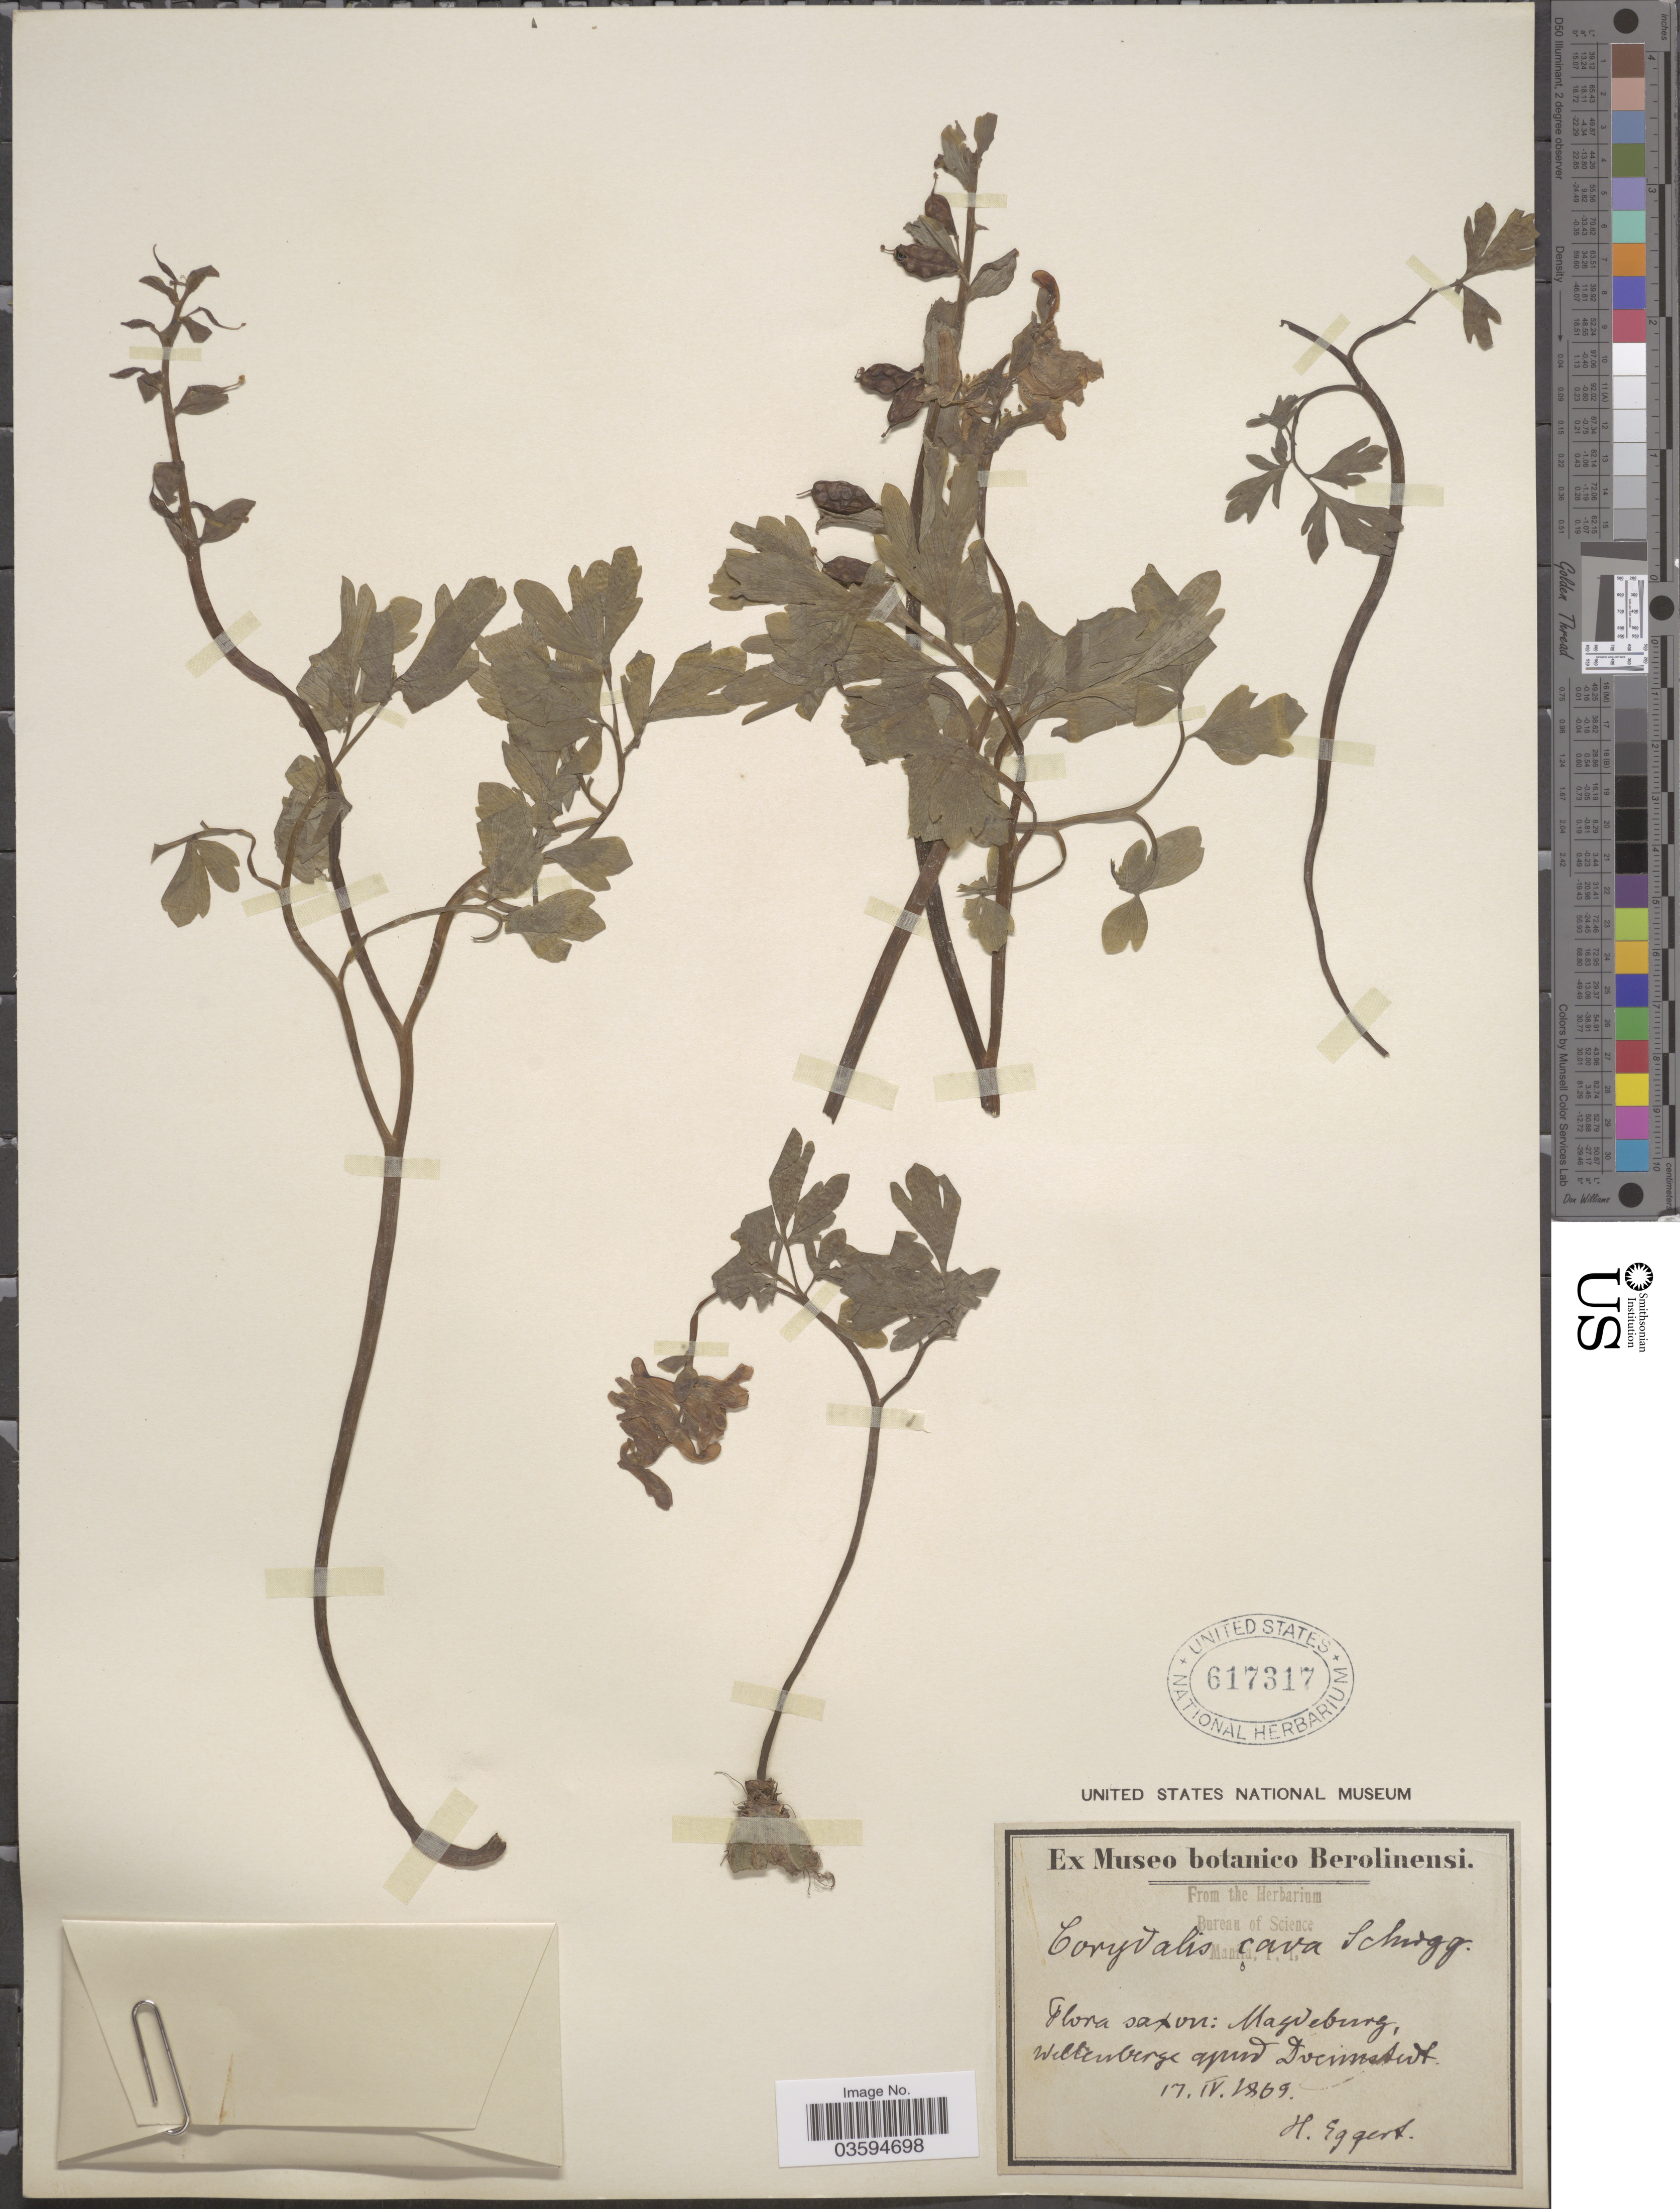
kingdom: Plantae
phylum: Tracheophyta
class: Magnoliopsida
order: Ranunculales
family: Papaveraceae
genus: Corydalis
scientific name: Corydalis cava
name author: Schweigger & Körte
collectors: H. Eggers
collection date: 1869-04-17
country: Germany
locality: Saxon: Magdeburg, Wellenberge apud Dveimstedt. [interpreted]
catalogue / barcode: US 617317